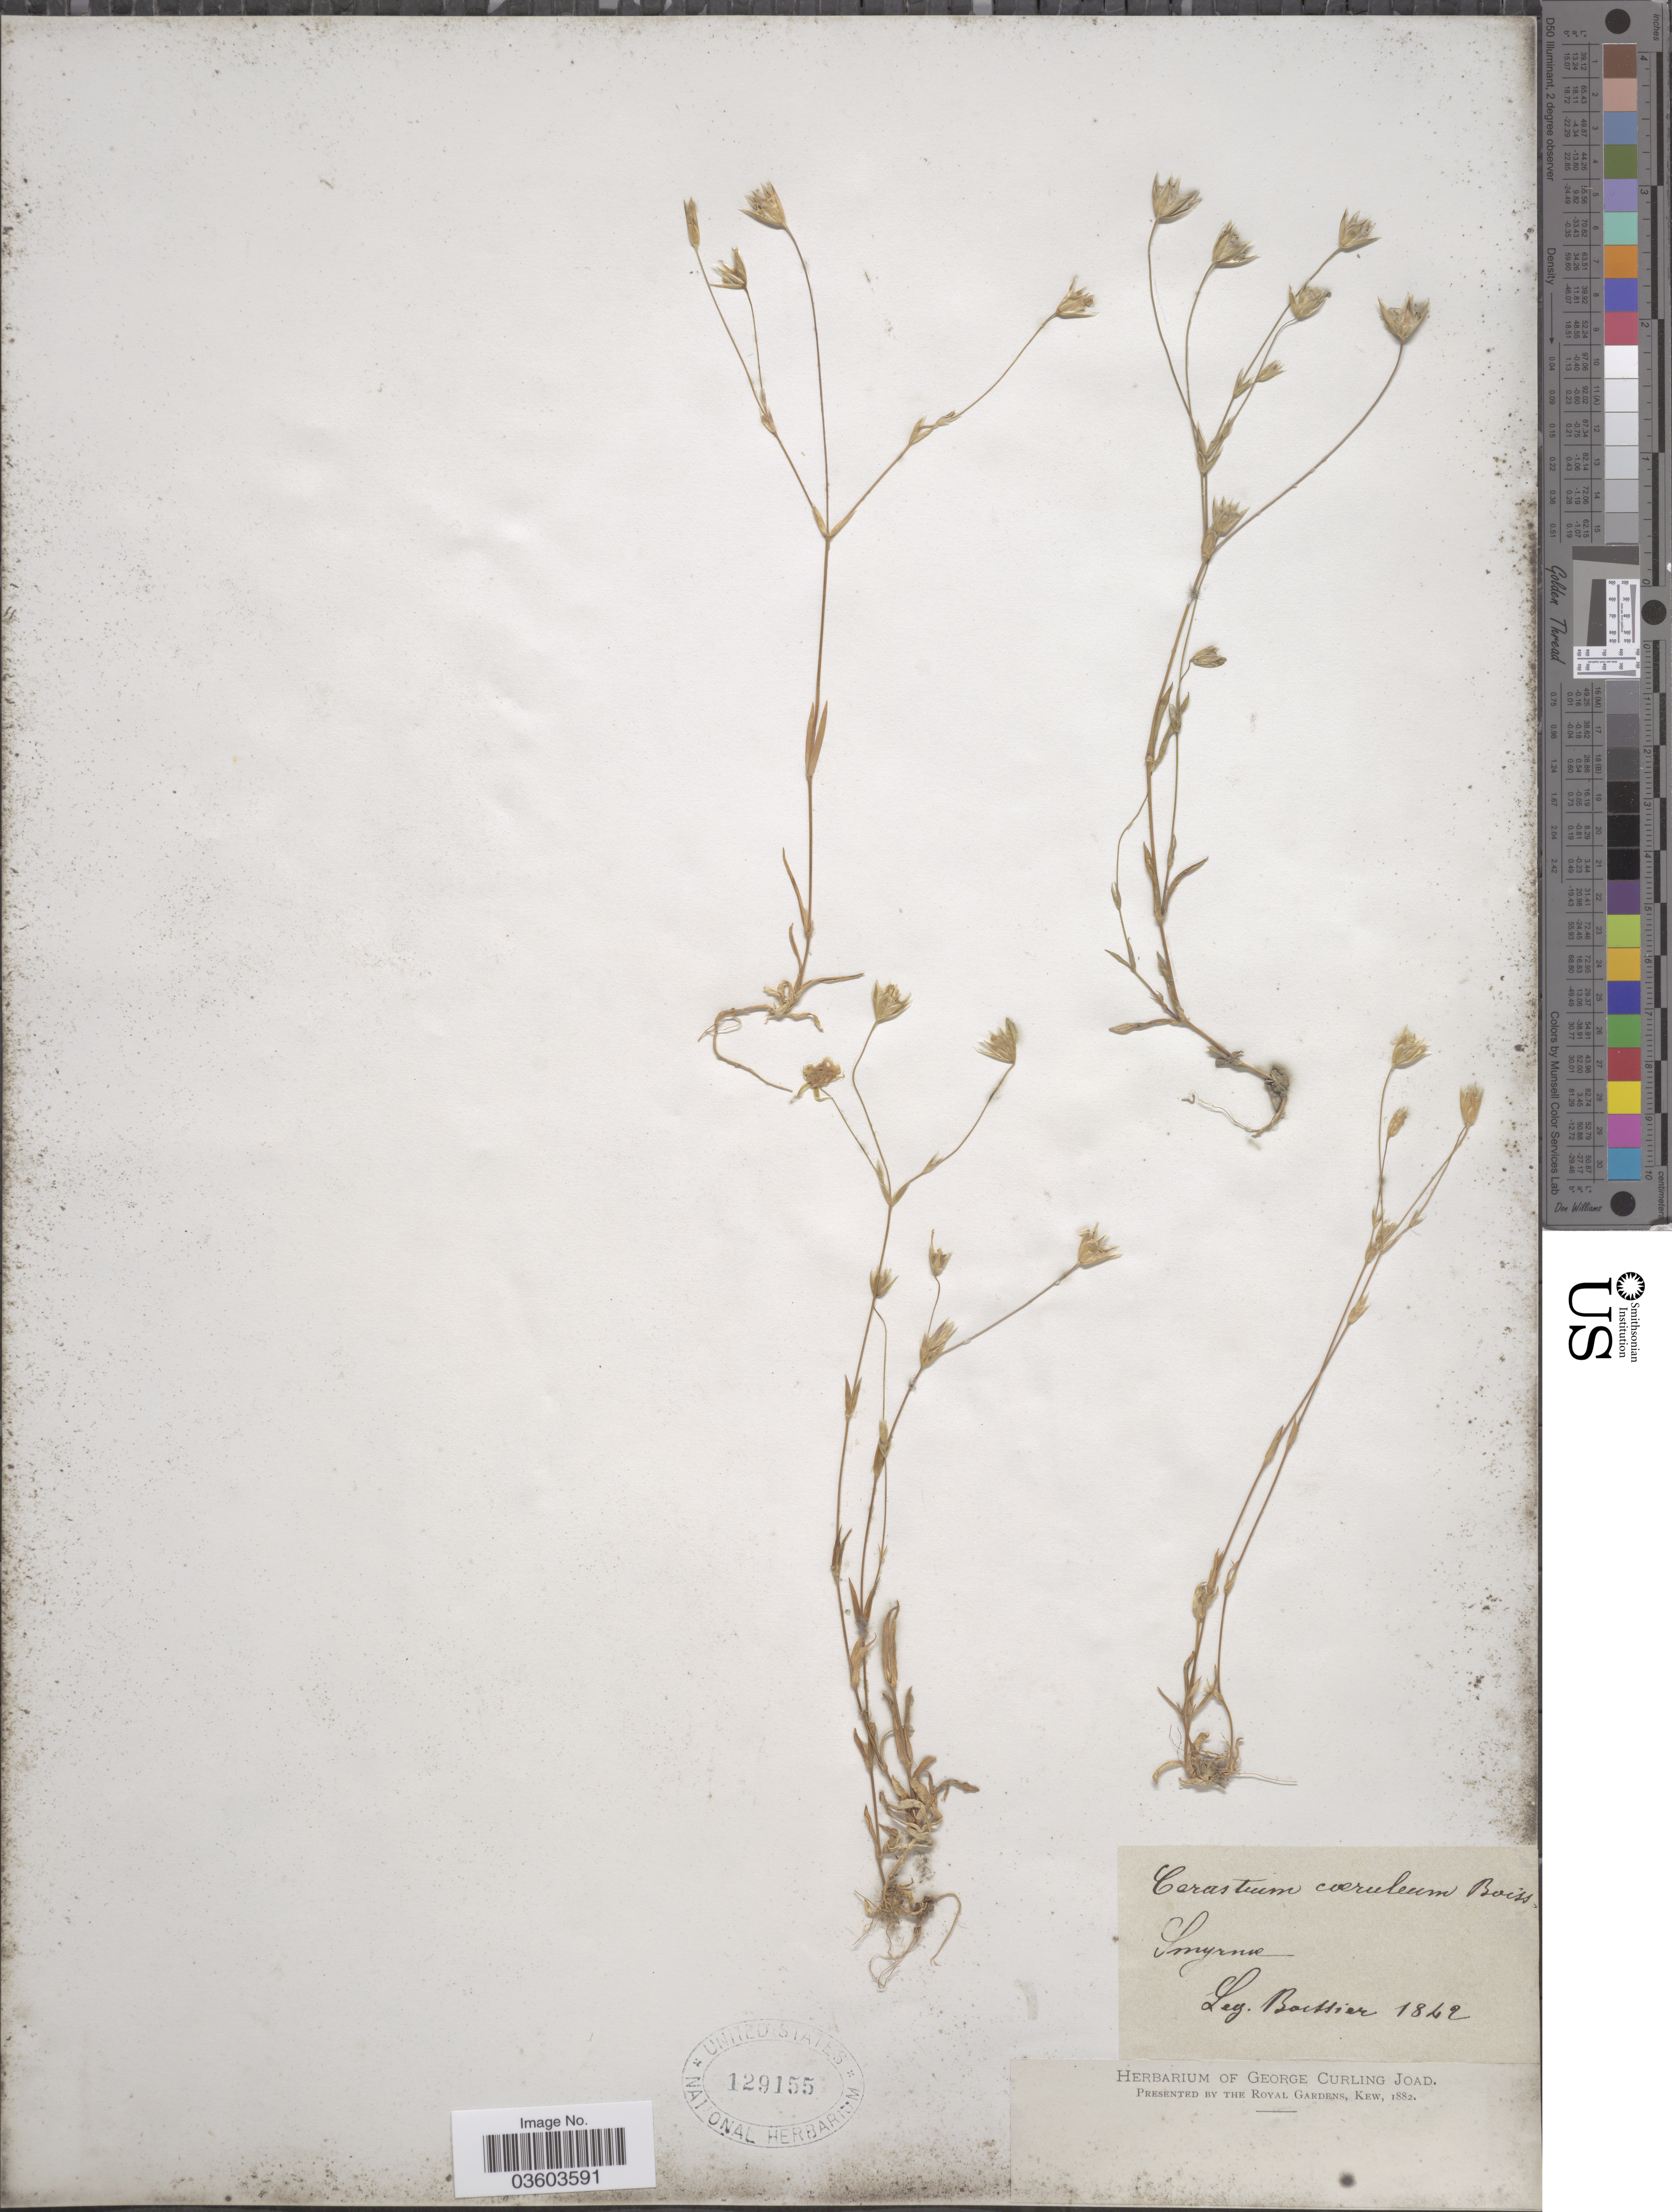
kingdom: Plantae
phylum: Tracheophyta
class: Magnoliopsida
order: Caryophyllales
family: Caryophyllaceae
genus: Cerastium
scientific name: Cerastium caeruleum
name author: Boiss.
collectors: -- Boissier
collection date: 1842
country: Turkey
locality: Smyrne.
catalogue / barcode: US 129155